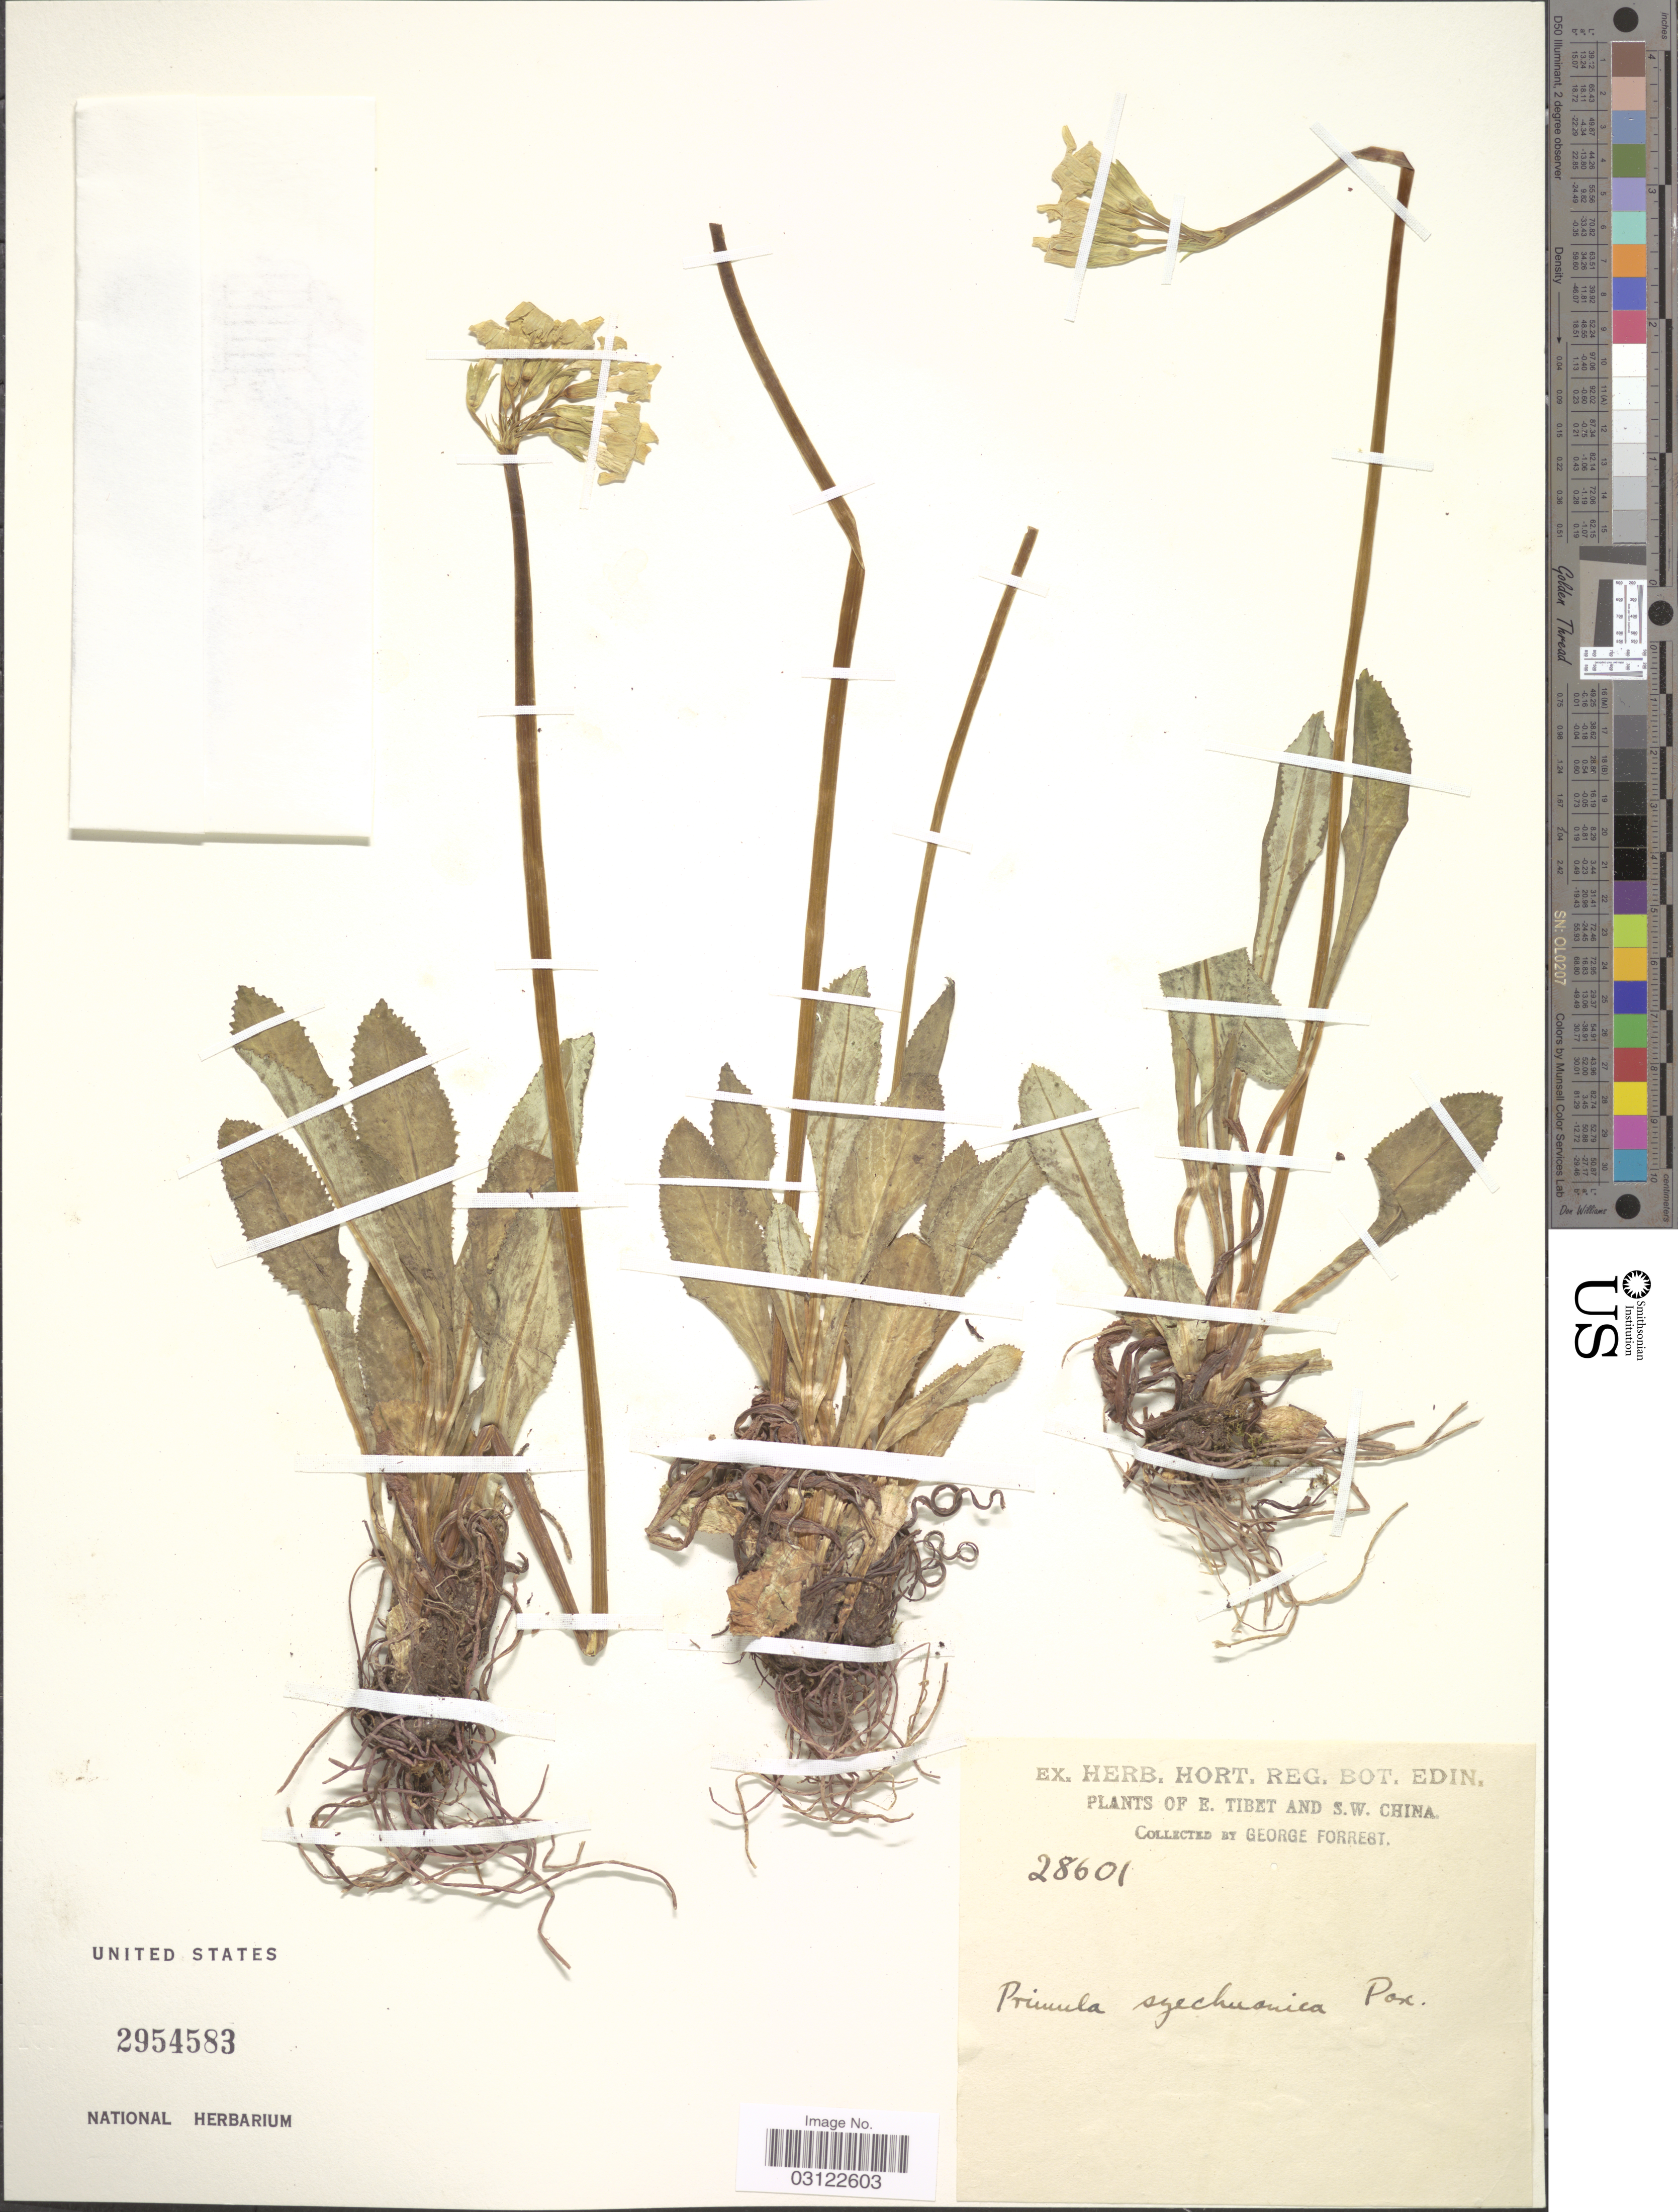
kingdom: Plantae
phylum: Tracheophyta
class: Magnoliopsida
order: Ericales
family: Primulaceae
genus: Primula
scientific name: Primula szechuanica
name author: Pax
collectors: G. Forrest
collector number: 28601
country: China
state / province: Xizang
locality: E. Tibet and S.W. China.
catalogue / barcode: US 2954583